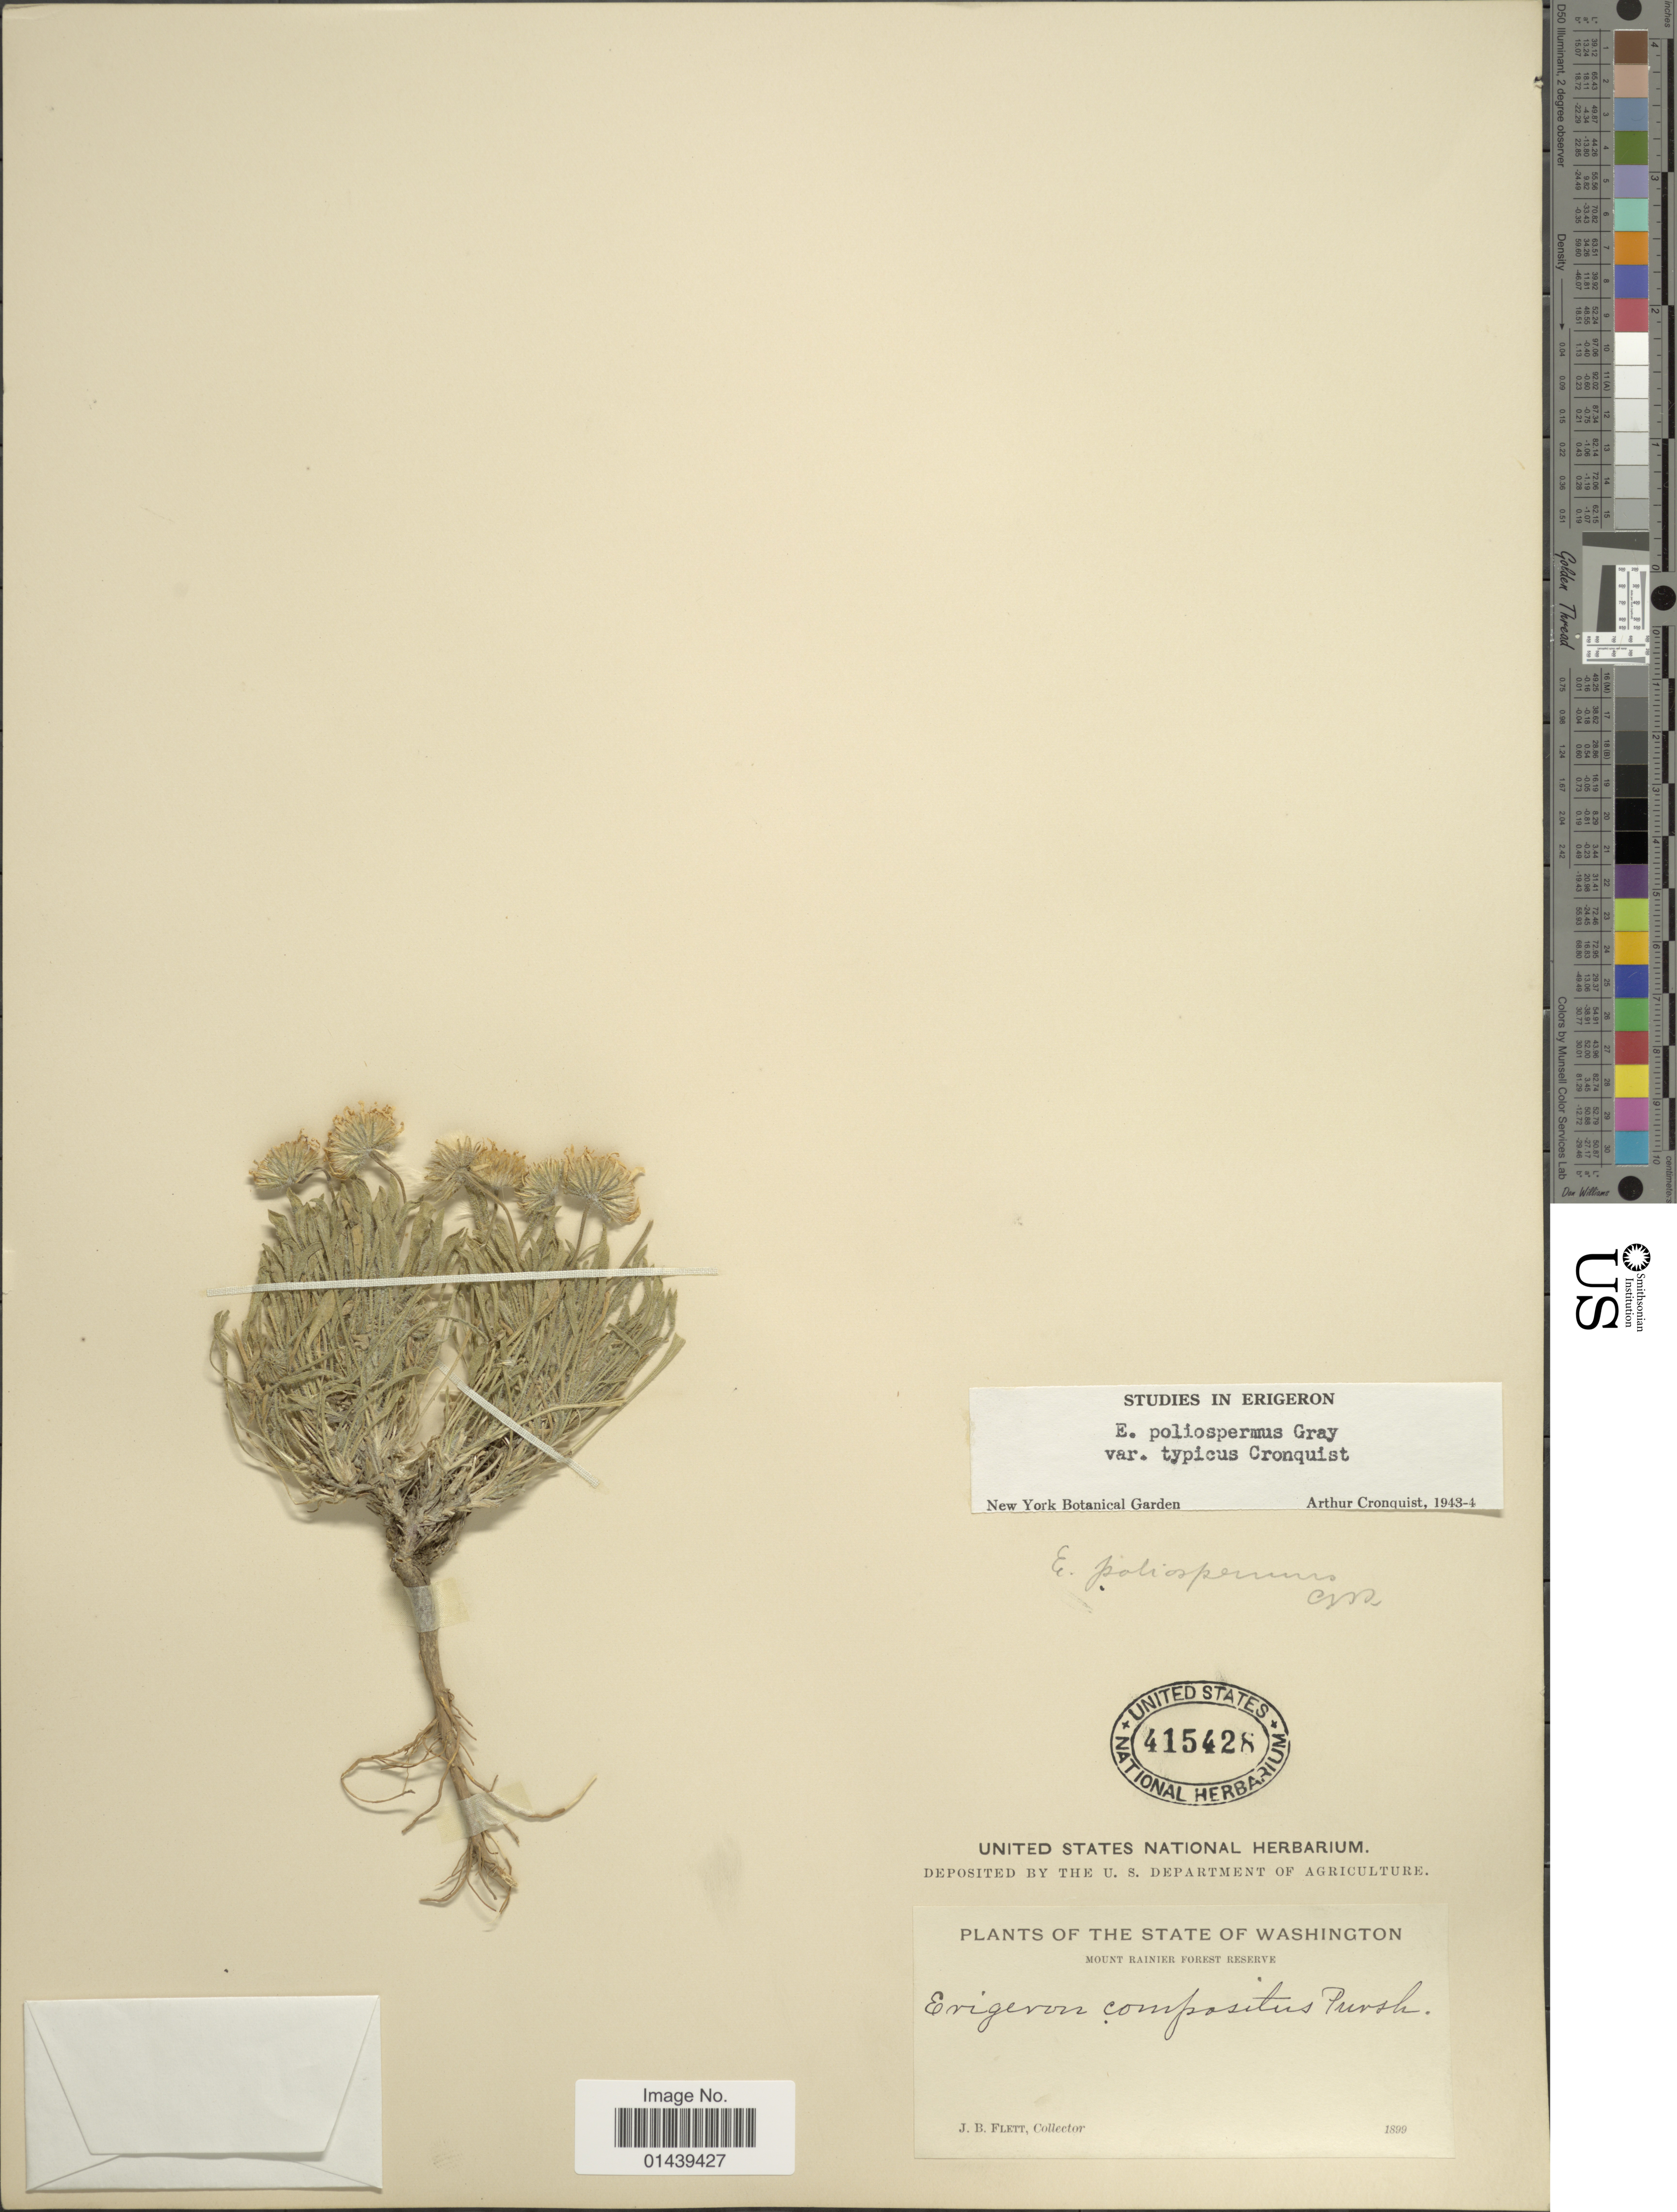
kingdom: Plantae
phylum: Tracheophyta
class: Magnoliopsida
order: Asterales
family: Asteraceae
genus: Erigeron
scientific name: Erigeron poliospermus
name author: A. Gray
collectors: J. Flett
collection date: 1899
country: United States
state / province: Washington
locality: Mount Rainier Forest Reserve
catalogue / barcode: US 415428